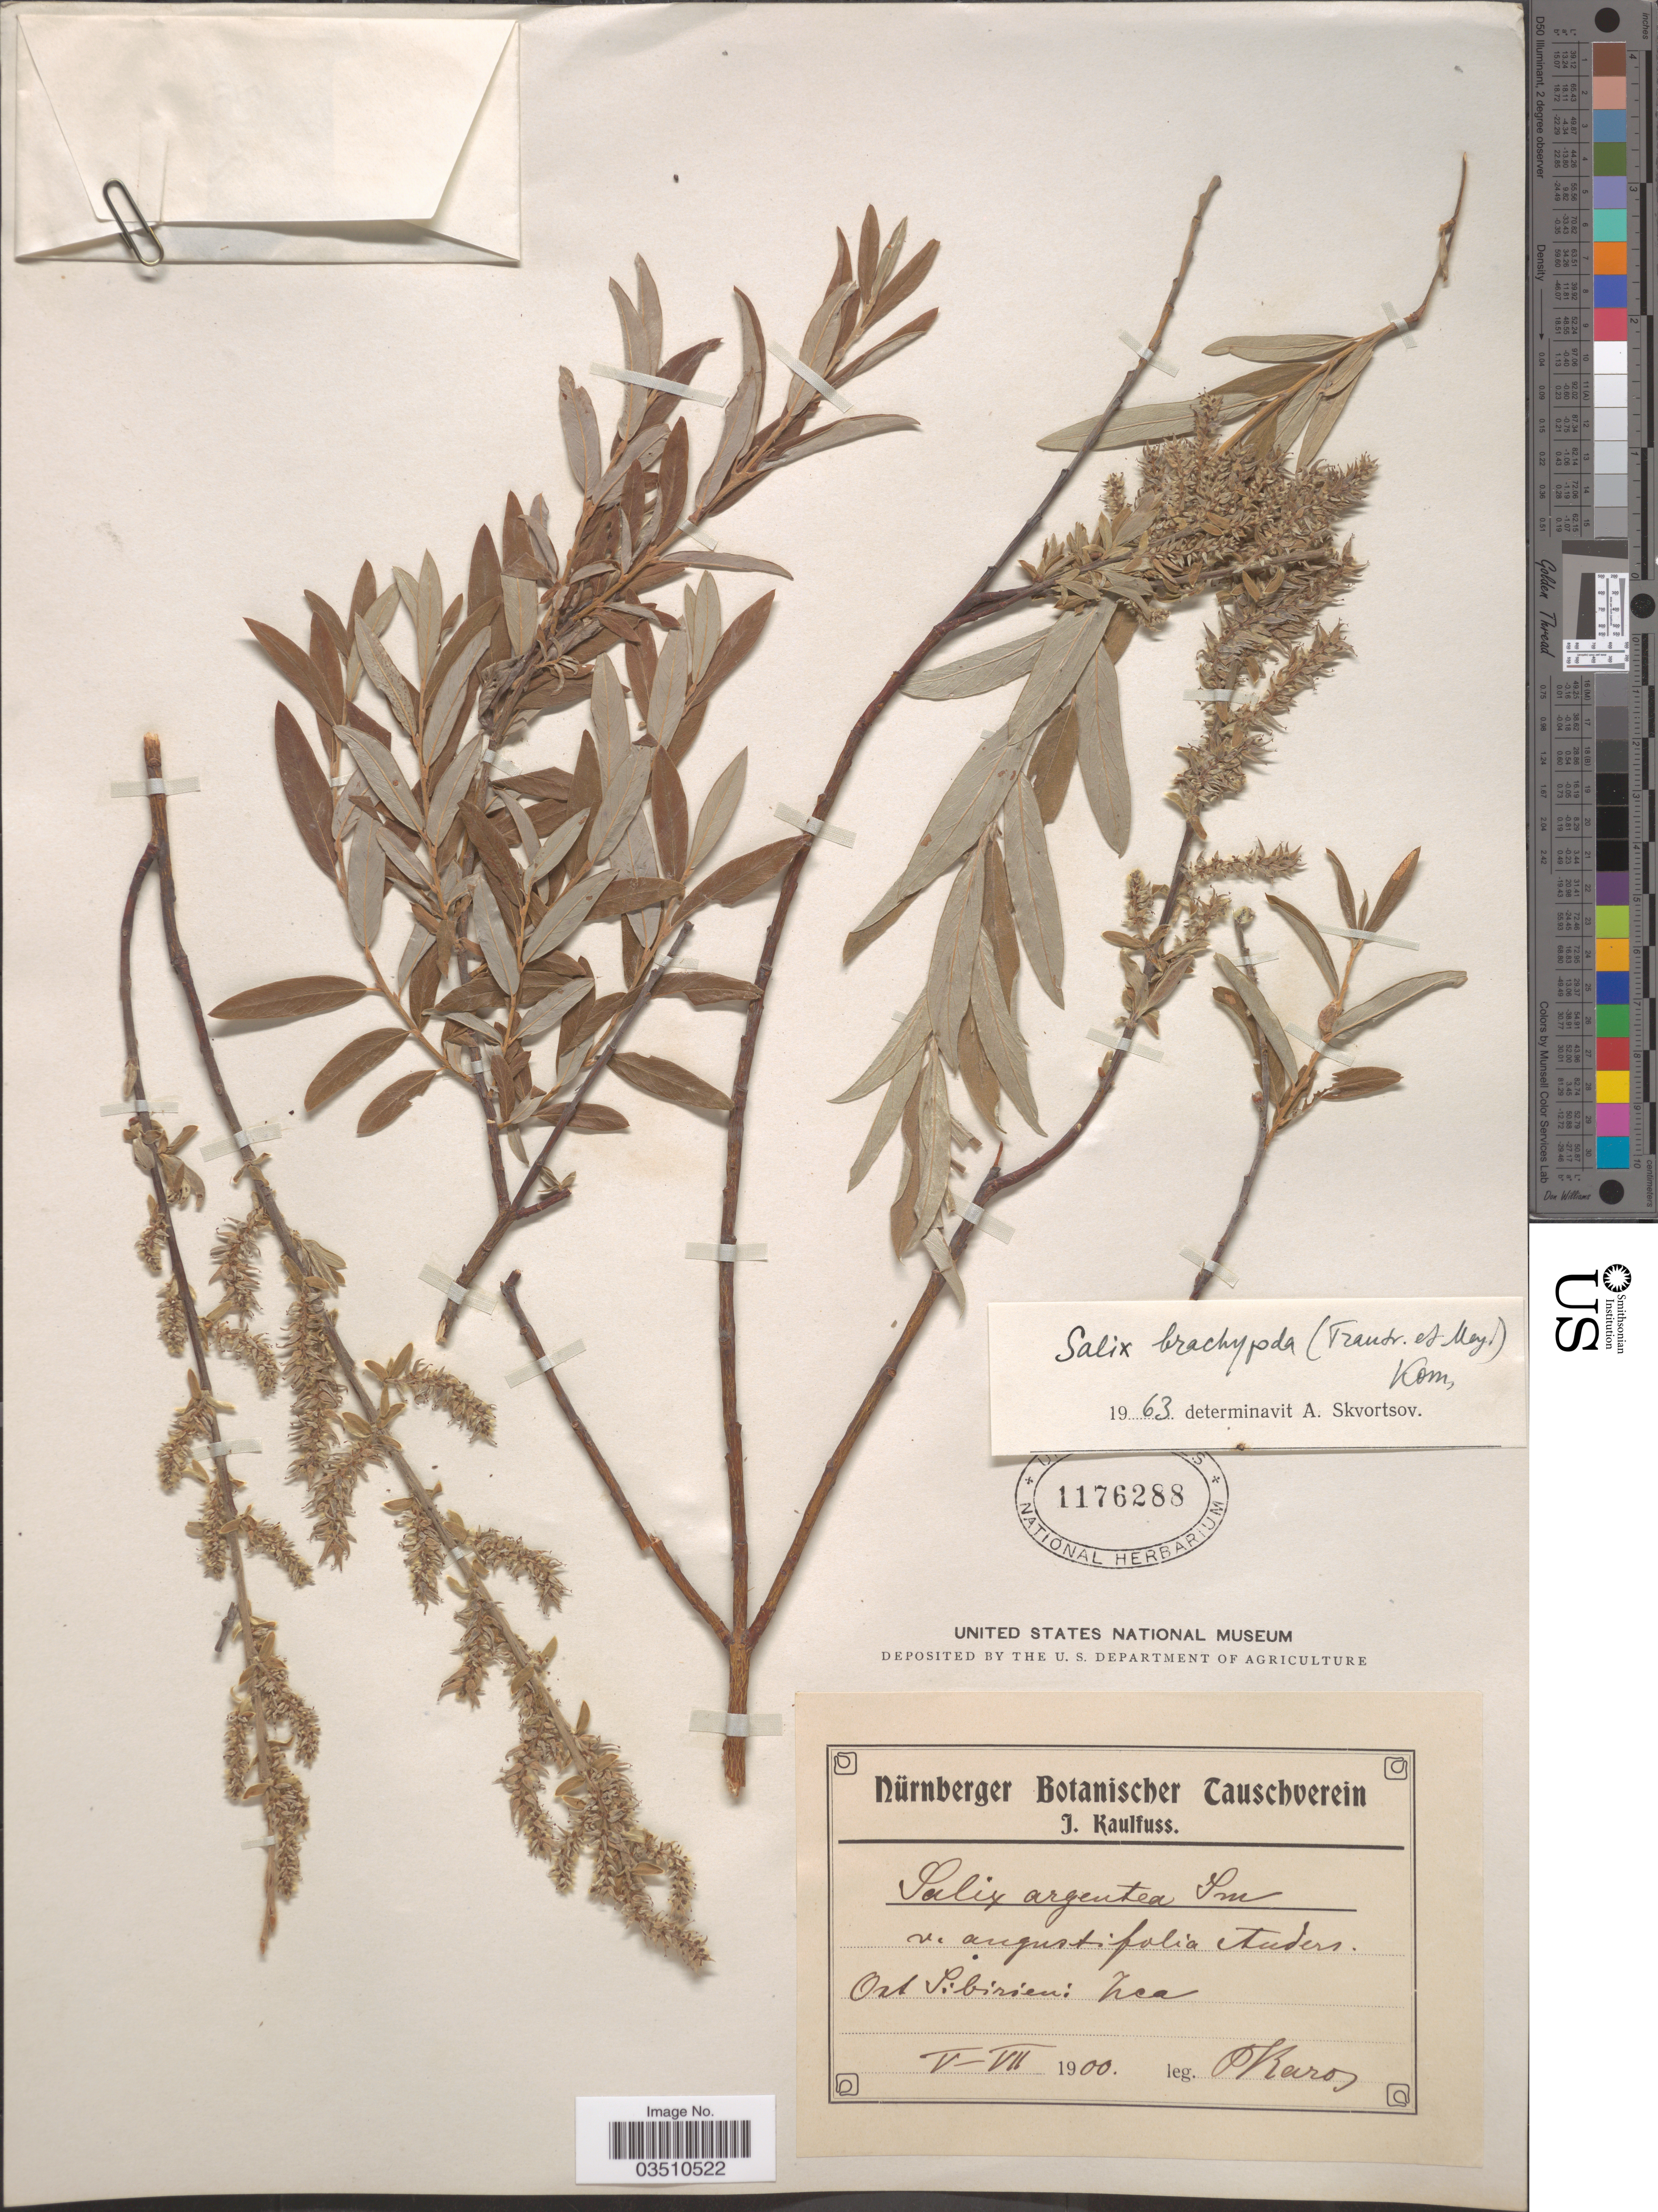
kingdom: Plantae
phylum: Tracheophyta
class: Magnoliopsida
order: Malpighiales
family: Salicaceae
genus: Salix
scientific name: Salix brachypoda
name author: (Trautv. & C.A. Mey.) Kom.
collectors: F. Karo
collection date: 1900-05/1900-07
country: Russian Federation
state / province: Amur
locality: Ost Sibirien: Zea. (Zeya)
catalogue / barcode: US 1176288